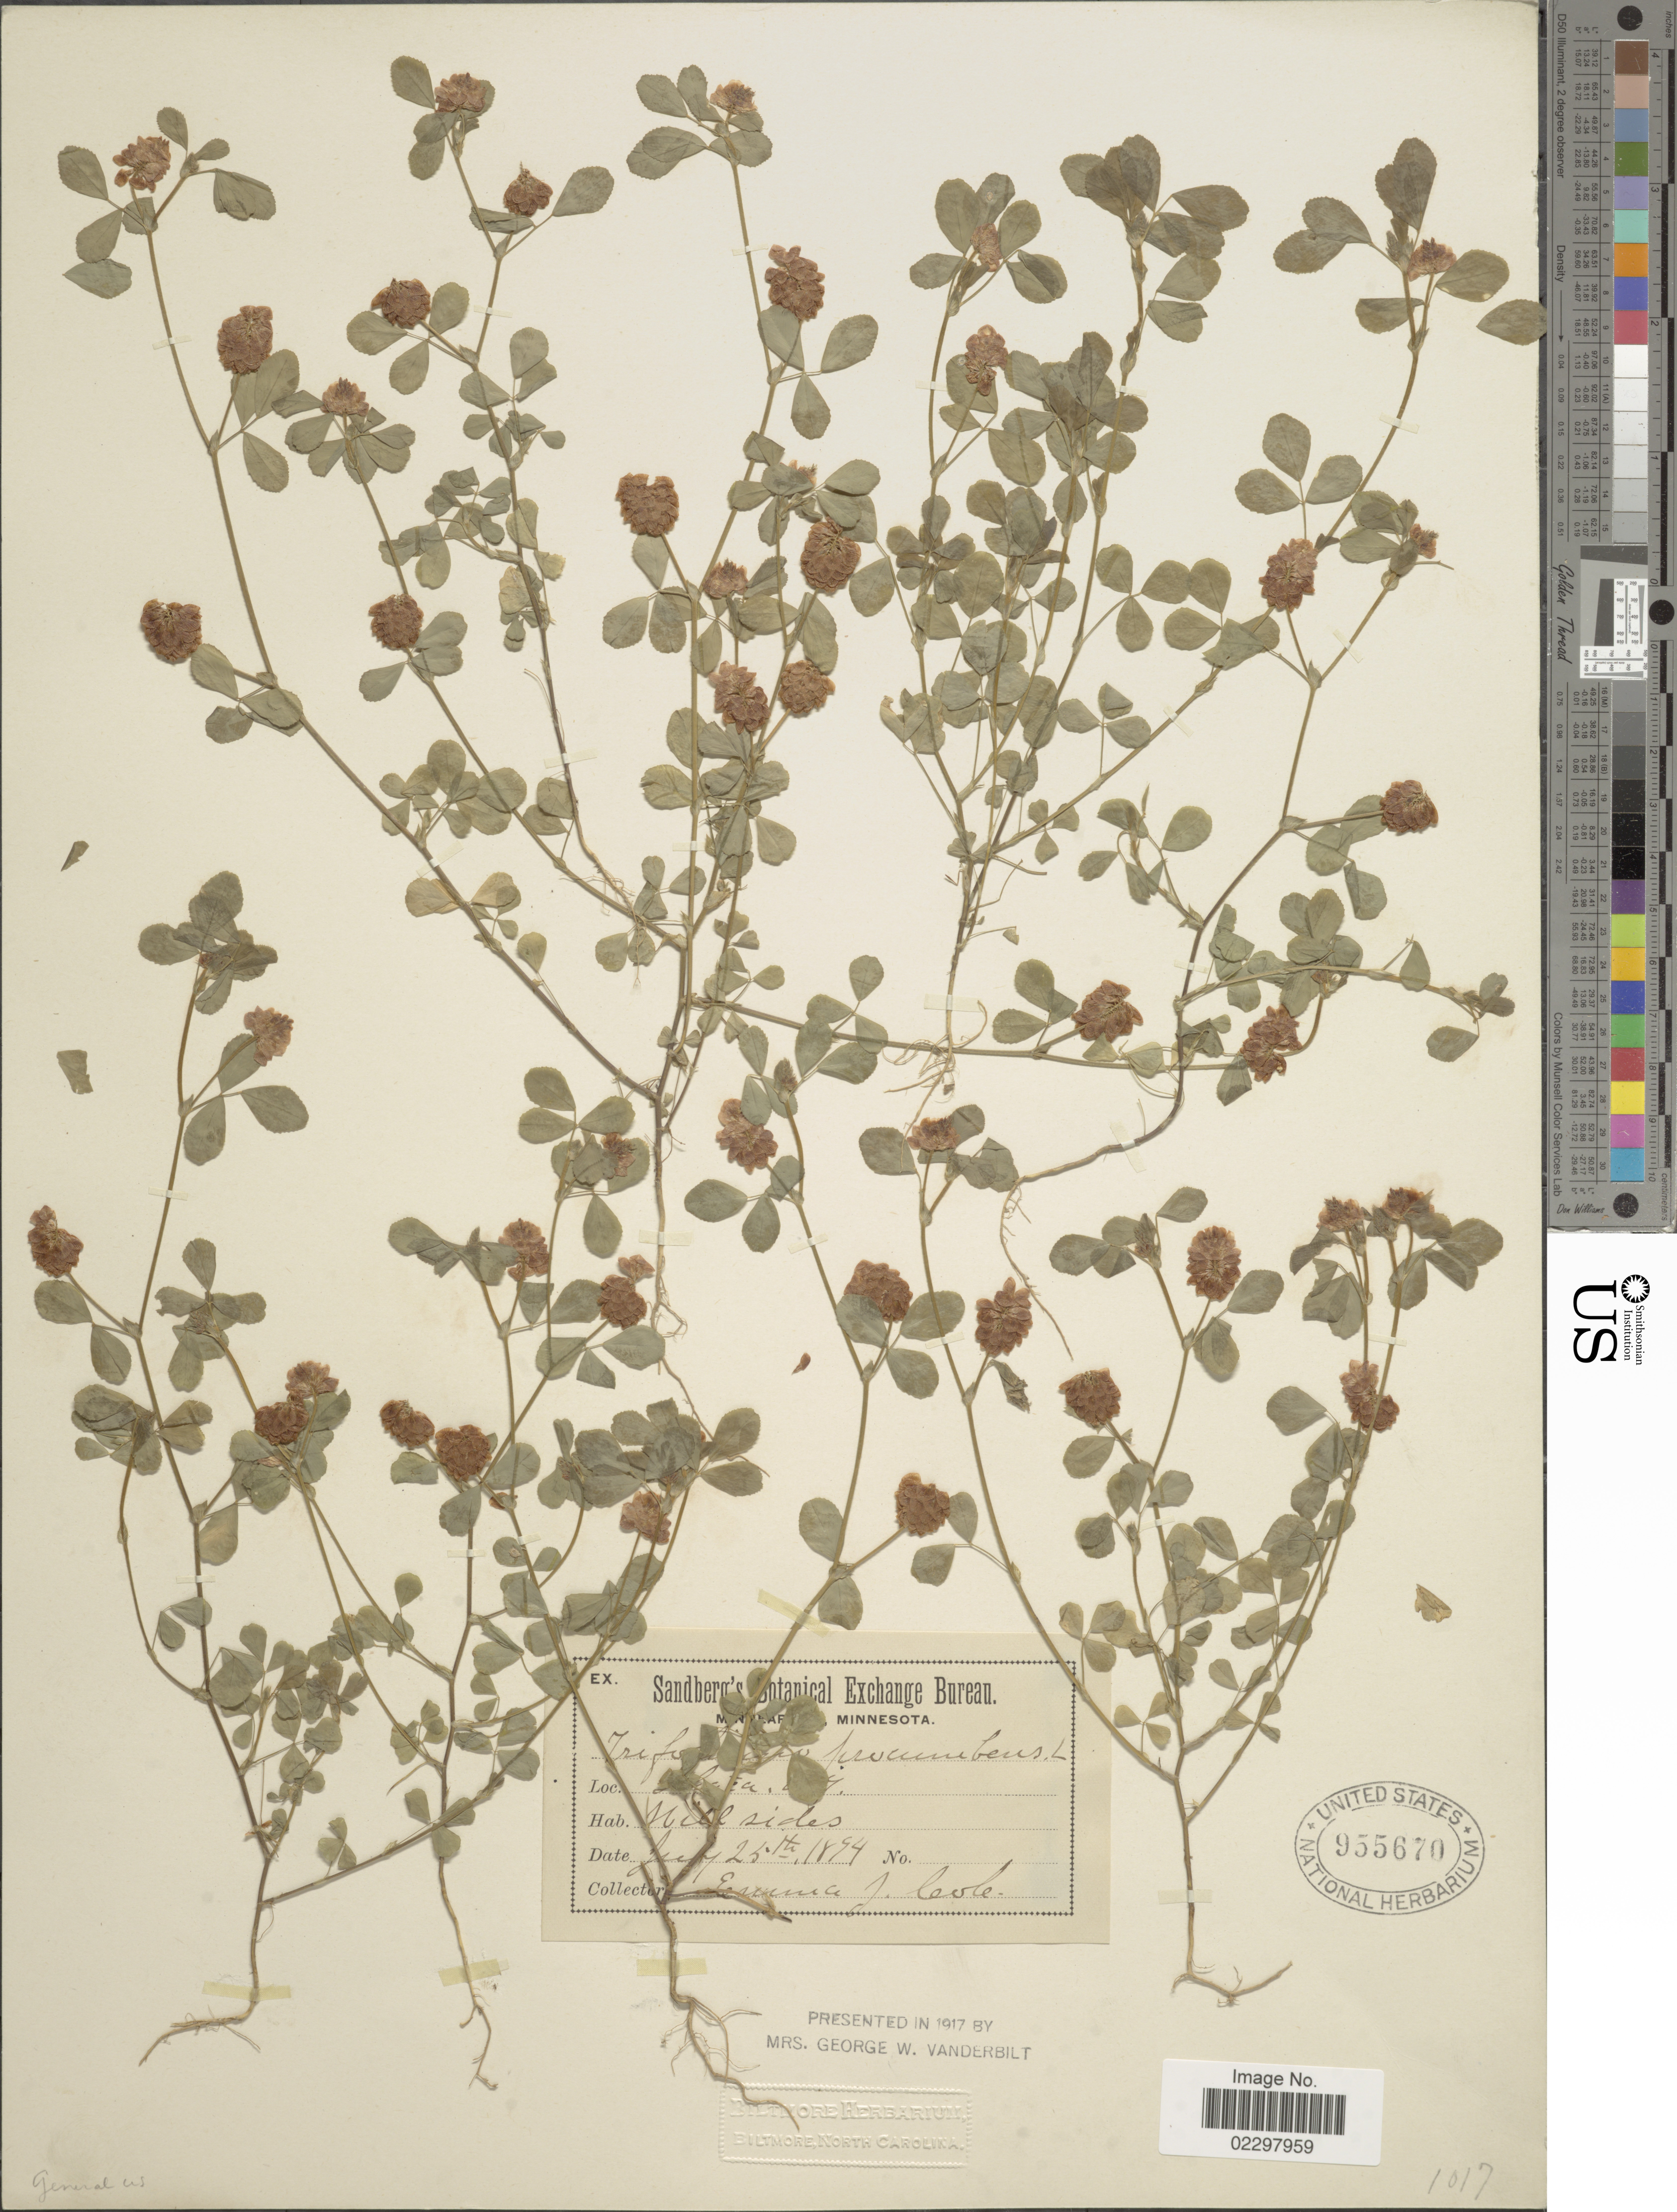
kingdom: Plantae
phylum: Tracheophyta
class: Magnoliopsida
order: Fabales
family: Fabaceae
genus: Trifolium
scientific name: Trifolium procumbens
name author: L.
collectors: E. Cole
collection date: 1894-07-25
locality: [illegible text] Hill sides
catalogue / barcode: US 955670